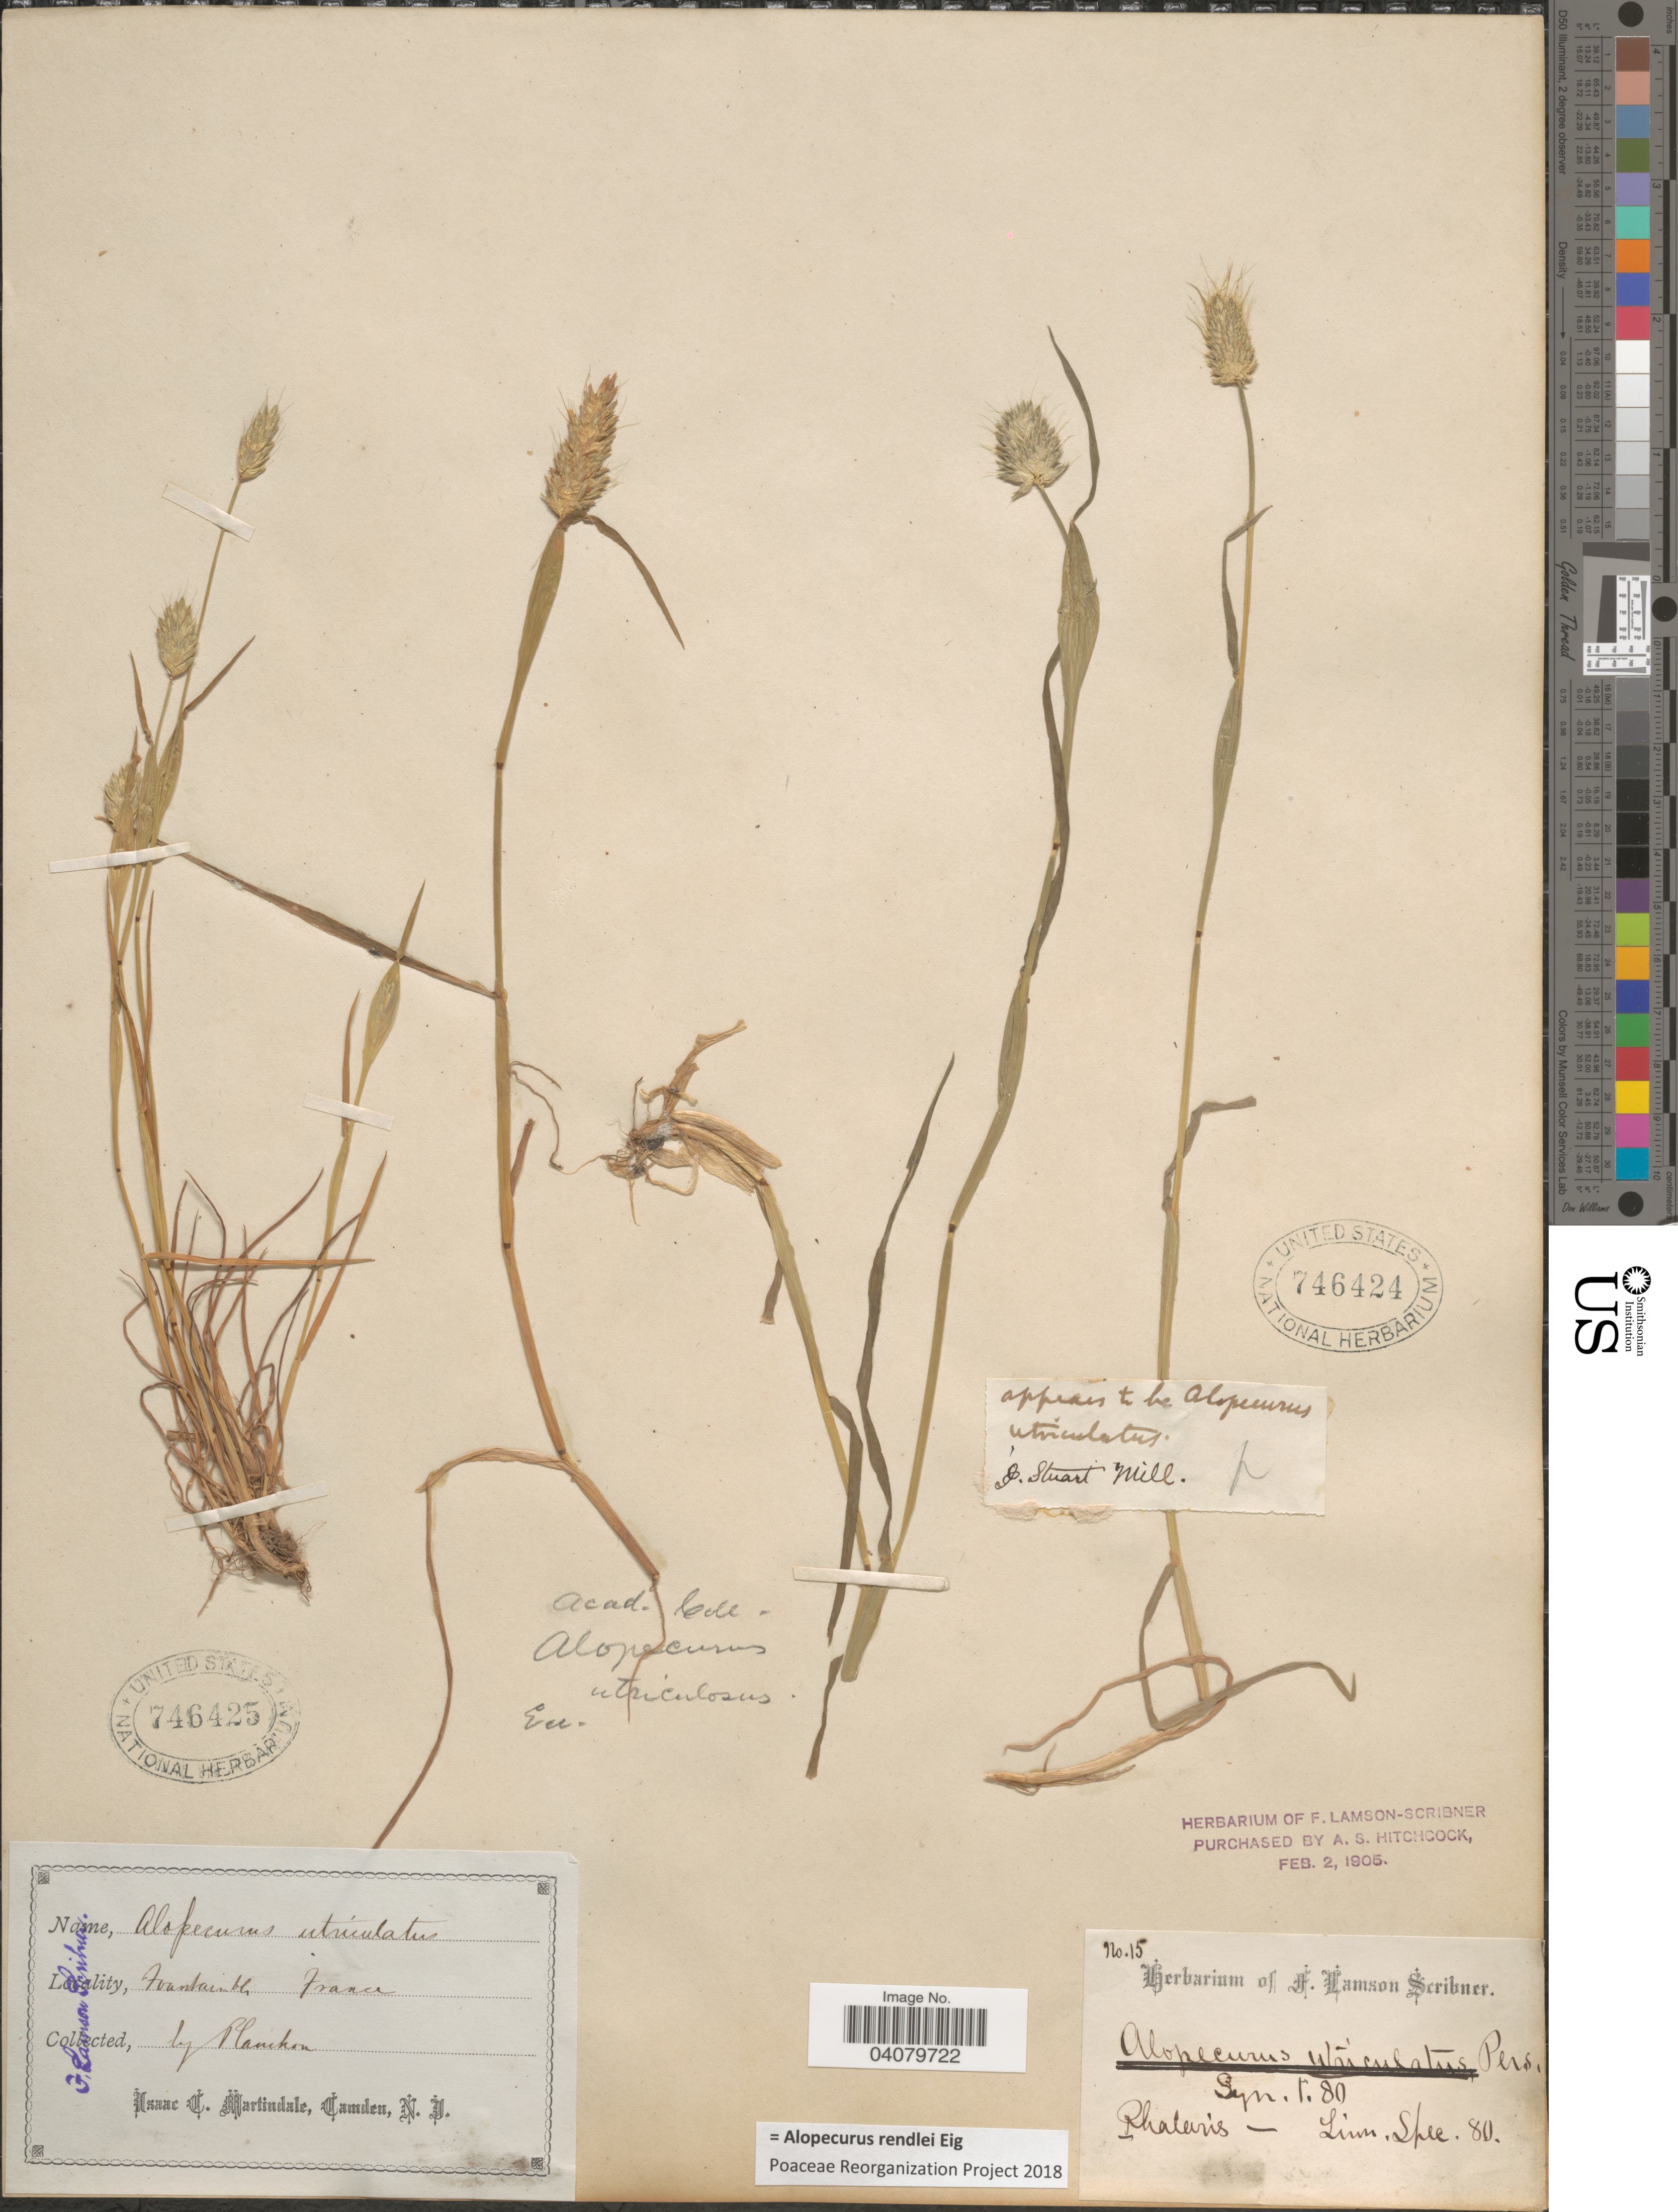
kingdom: Plantae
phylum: Tracheophyta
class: Liliopsida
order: Poales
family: Poaceae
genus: Alopecurus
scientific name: Alopecurus rendlei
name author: Eig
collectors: ex herb. F. Lamson Scribner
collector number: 15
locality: Rhataris.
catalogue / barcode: US 746424-2